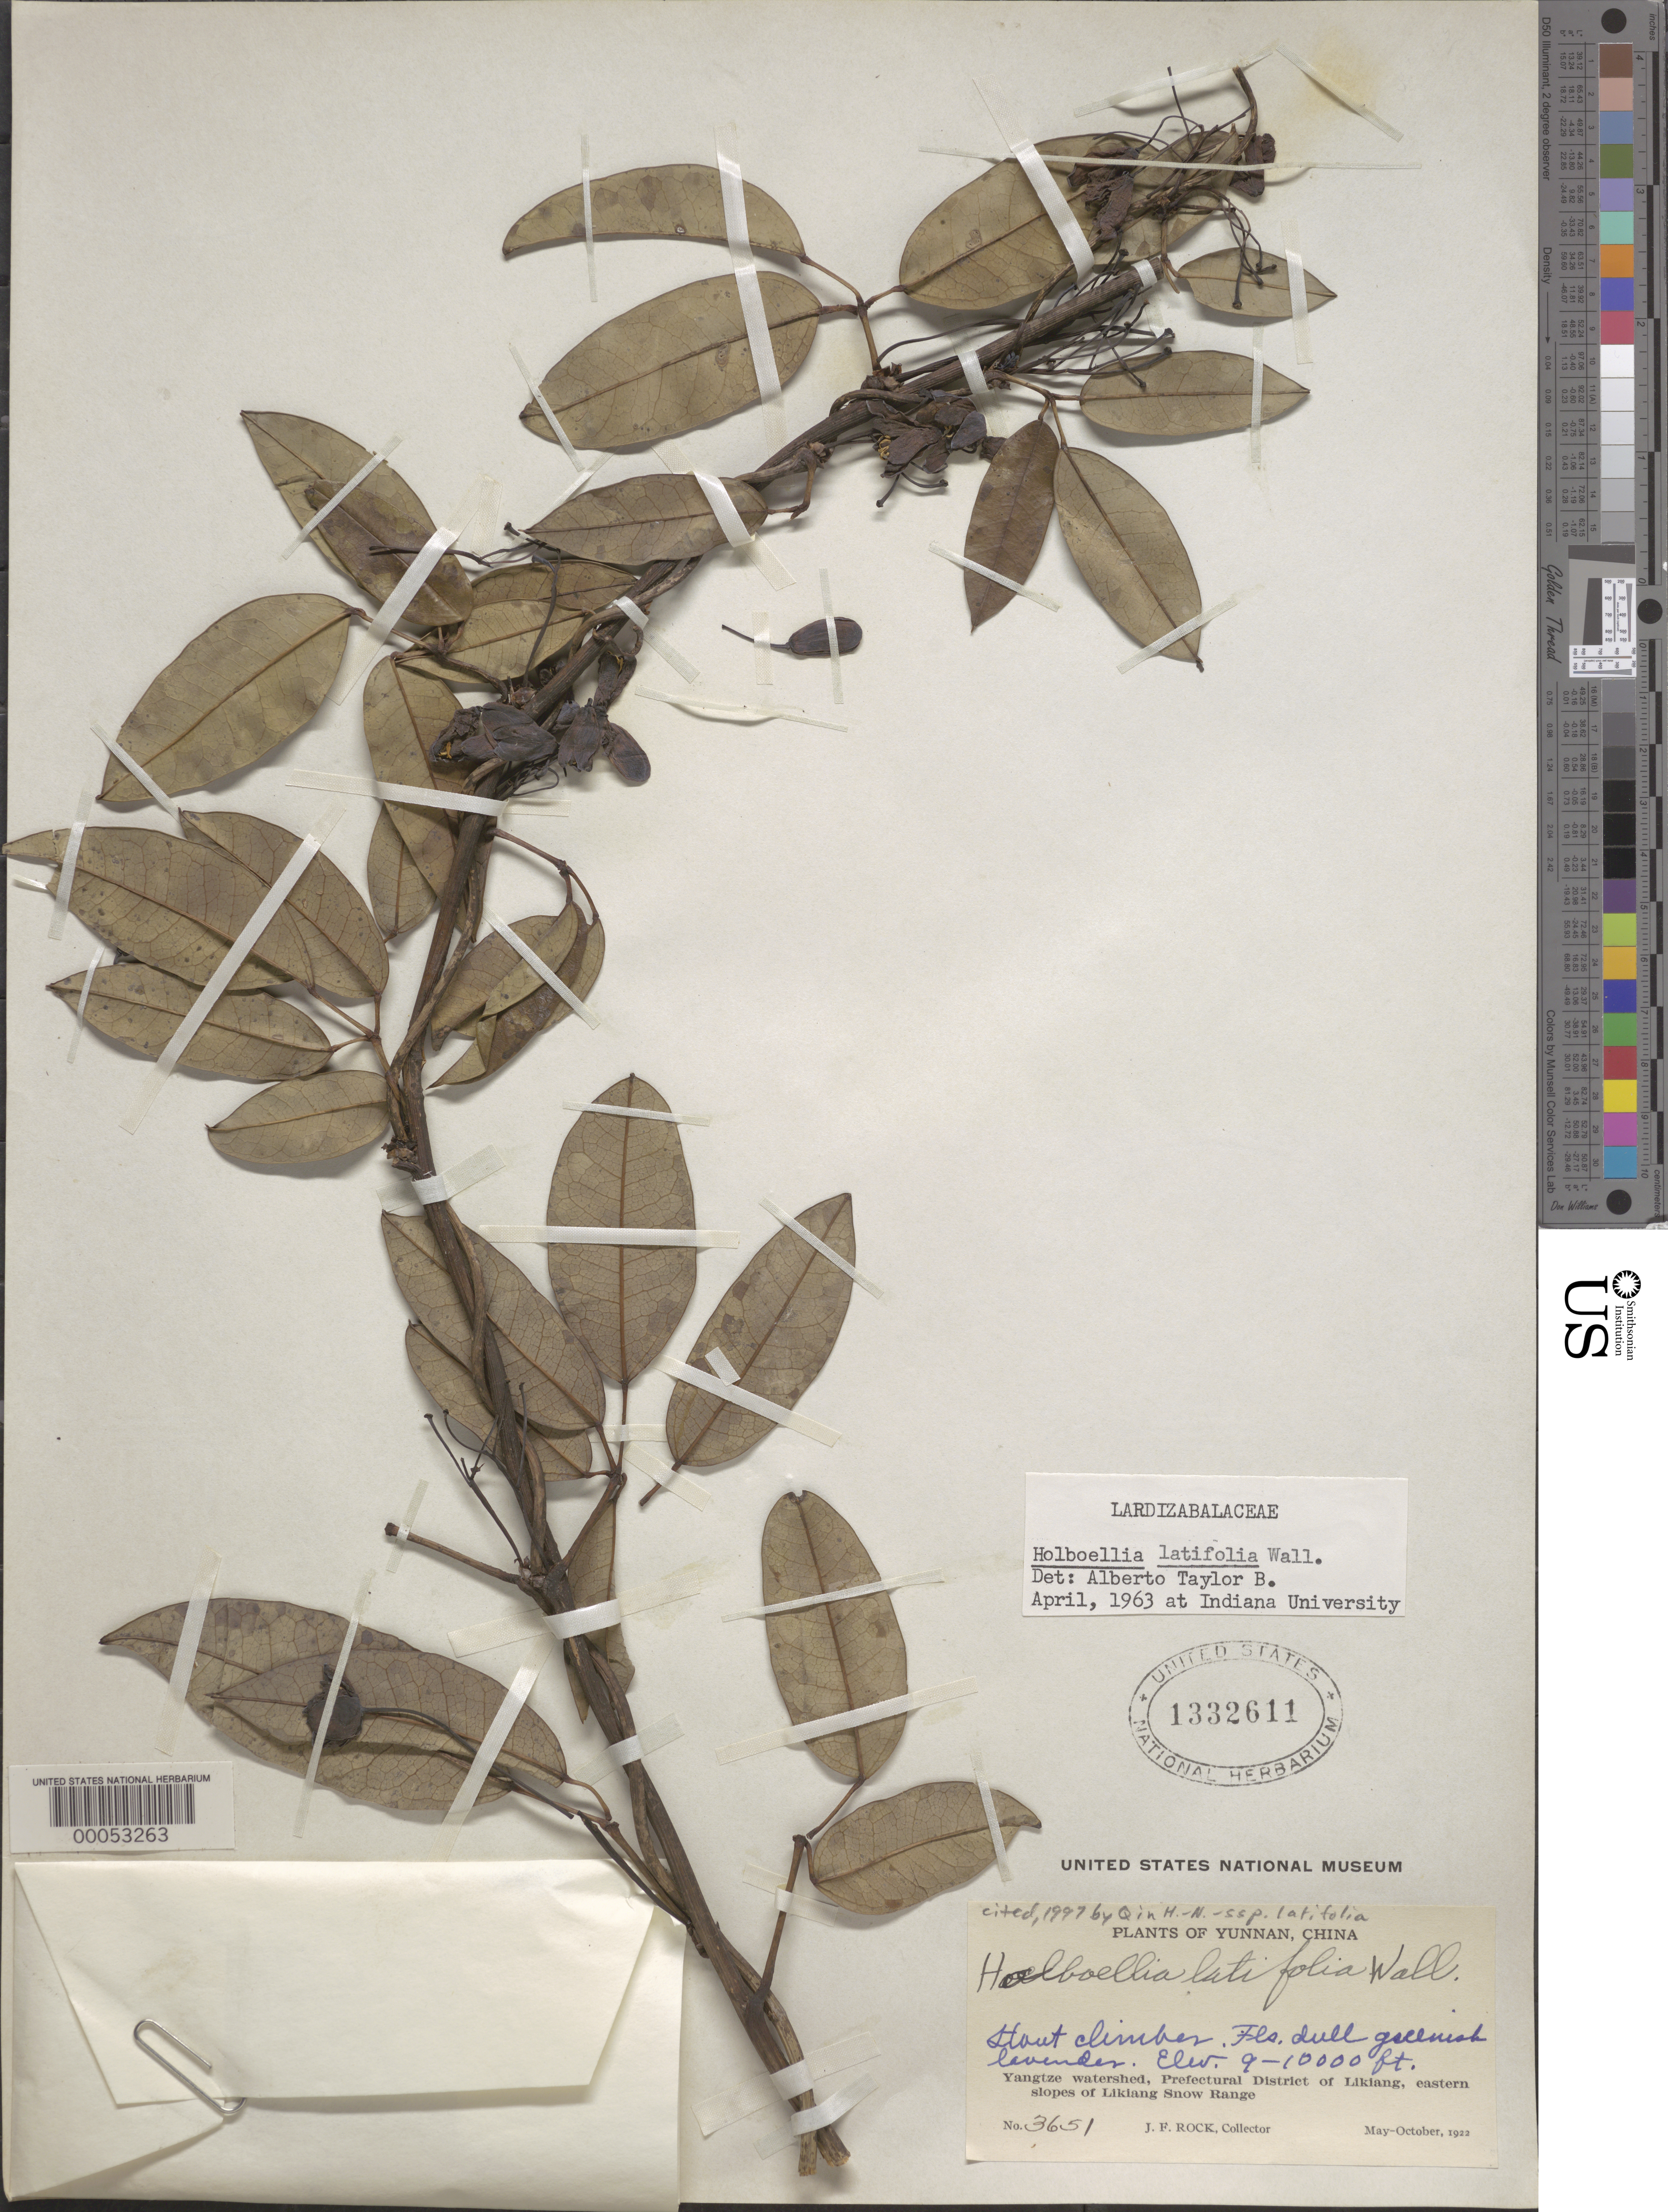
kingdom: Plantae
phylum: Tracheophyta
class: Magnoliopsida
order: Ranunculales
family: Lardizabalaceae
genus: Stauntonia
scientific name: Stauntonia latifolia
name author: (Wall.) R. Br. & Wall.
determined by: Strong, Mark T., (BOT), Smithsonian Institution - National Museum of Natural History (UNITED STATES)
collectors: J. F. Rock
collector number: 3651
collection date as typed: May 1922 to -- Oct 1922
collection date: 1922-05/1922-10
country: China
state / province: Yunnan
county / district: Lijiang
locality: Yangtze watershed, eastern slopes of Likiang snow range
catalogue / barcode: US 1332611